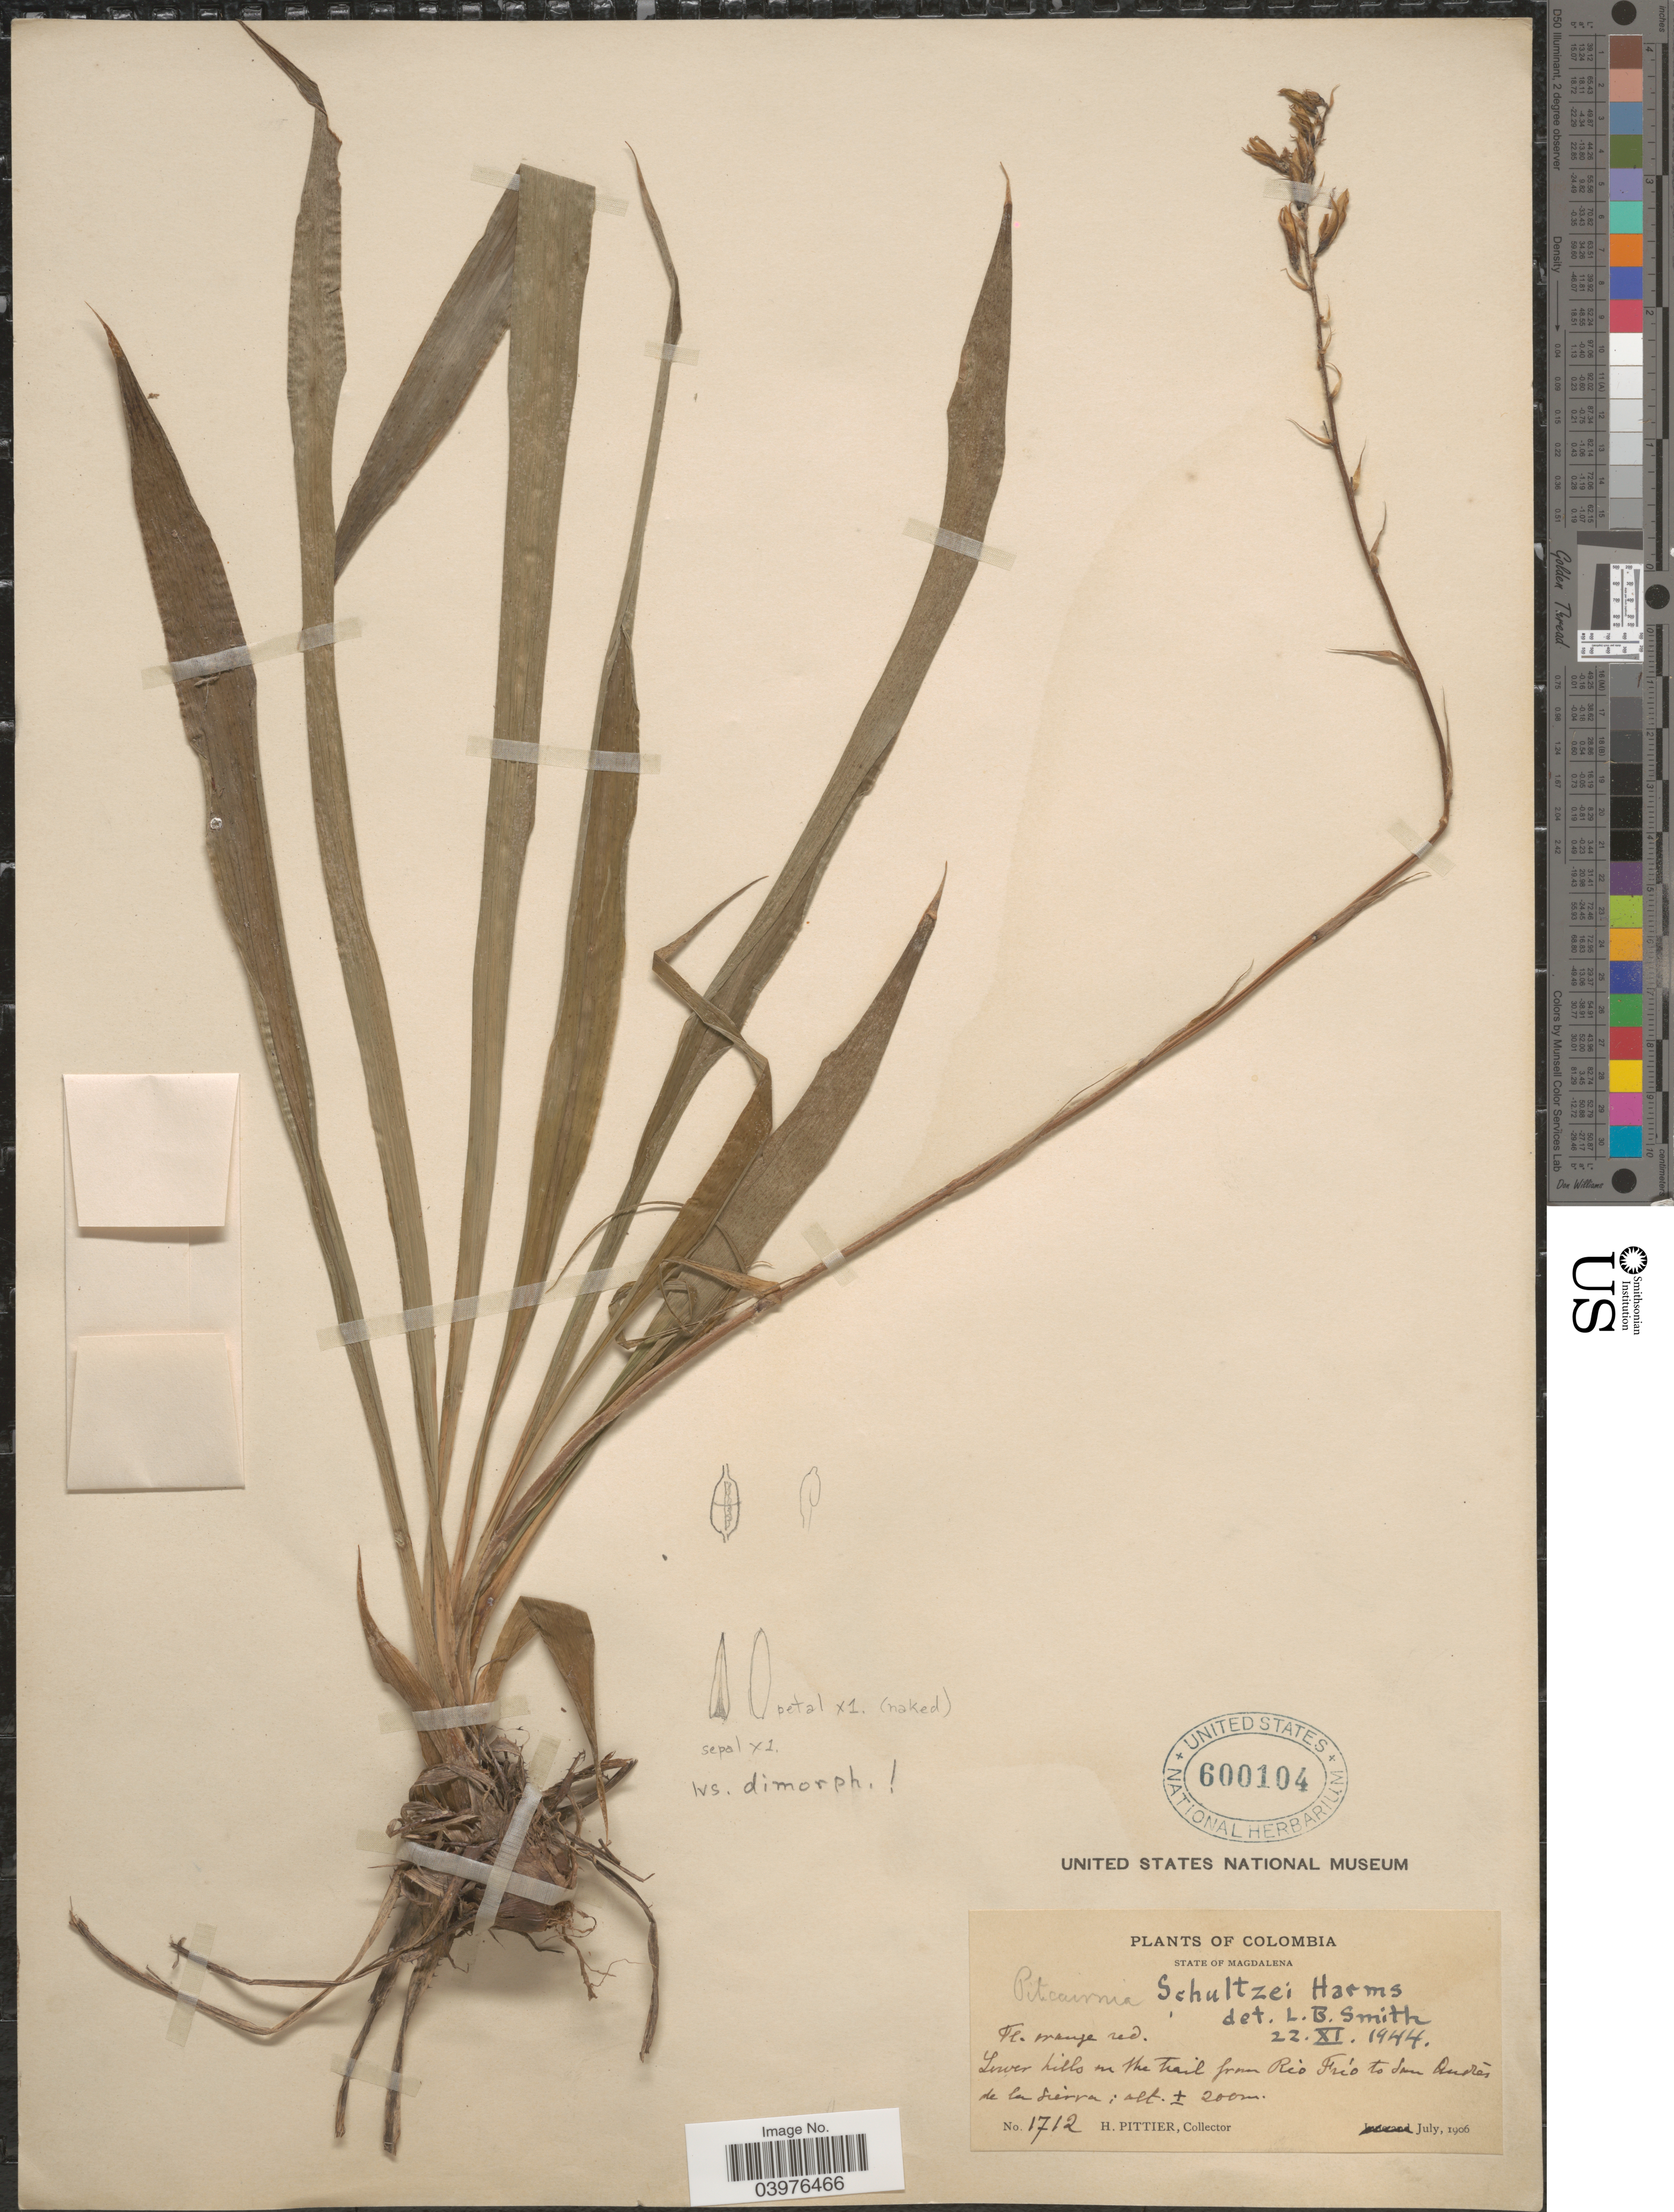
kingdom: Plantae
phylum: Tracheophyta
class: Liliopsida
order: Poales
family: Bromeliaceae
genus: Pitcairnia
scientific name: Pitcairnia schultzei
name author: Harms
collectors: H. F. Pittier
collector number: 1712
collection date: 1906-07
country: Colombia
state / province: Magdalena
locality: Lower hills on the trail from Rio Frío to San Andés de la Sierra.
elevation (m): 200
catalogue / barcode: US 600104